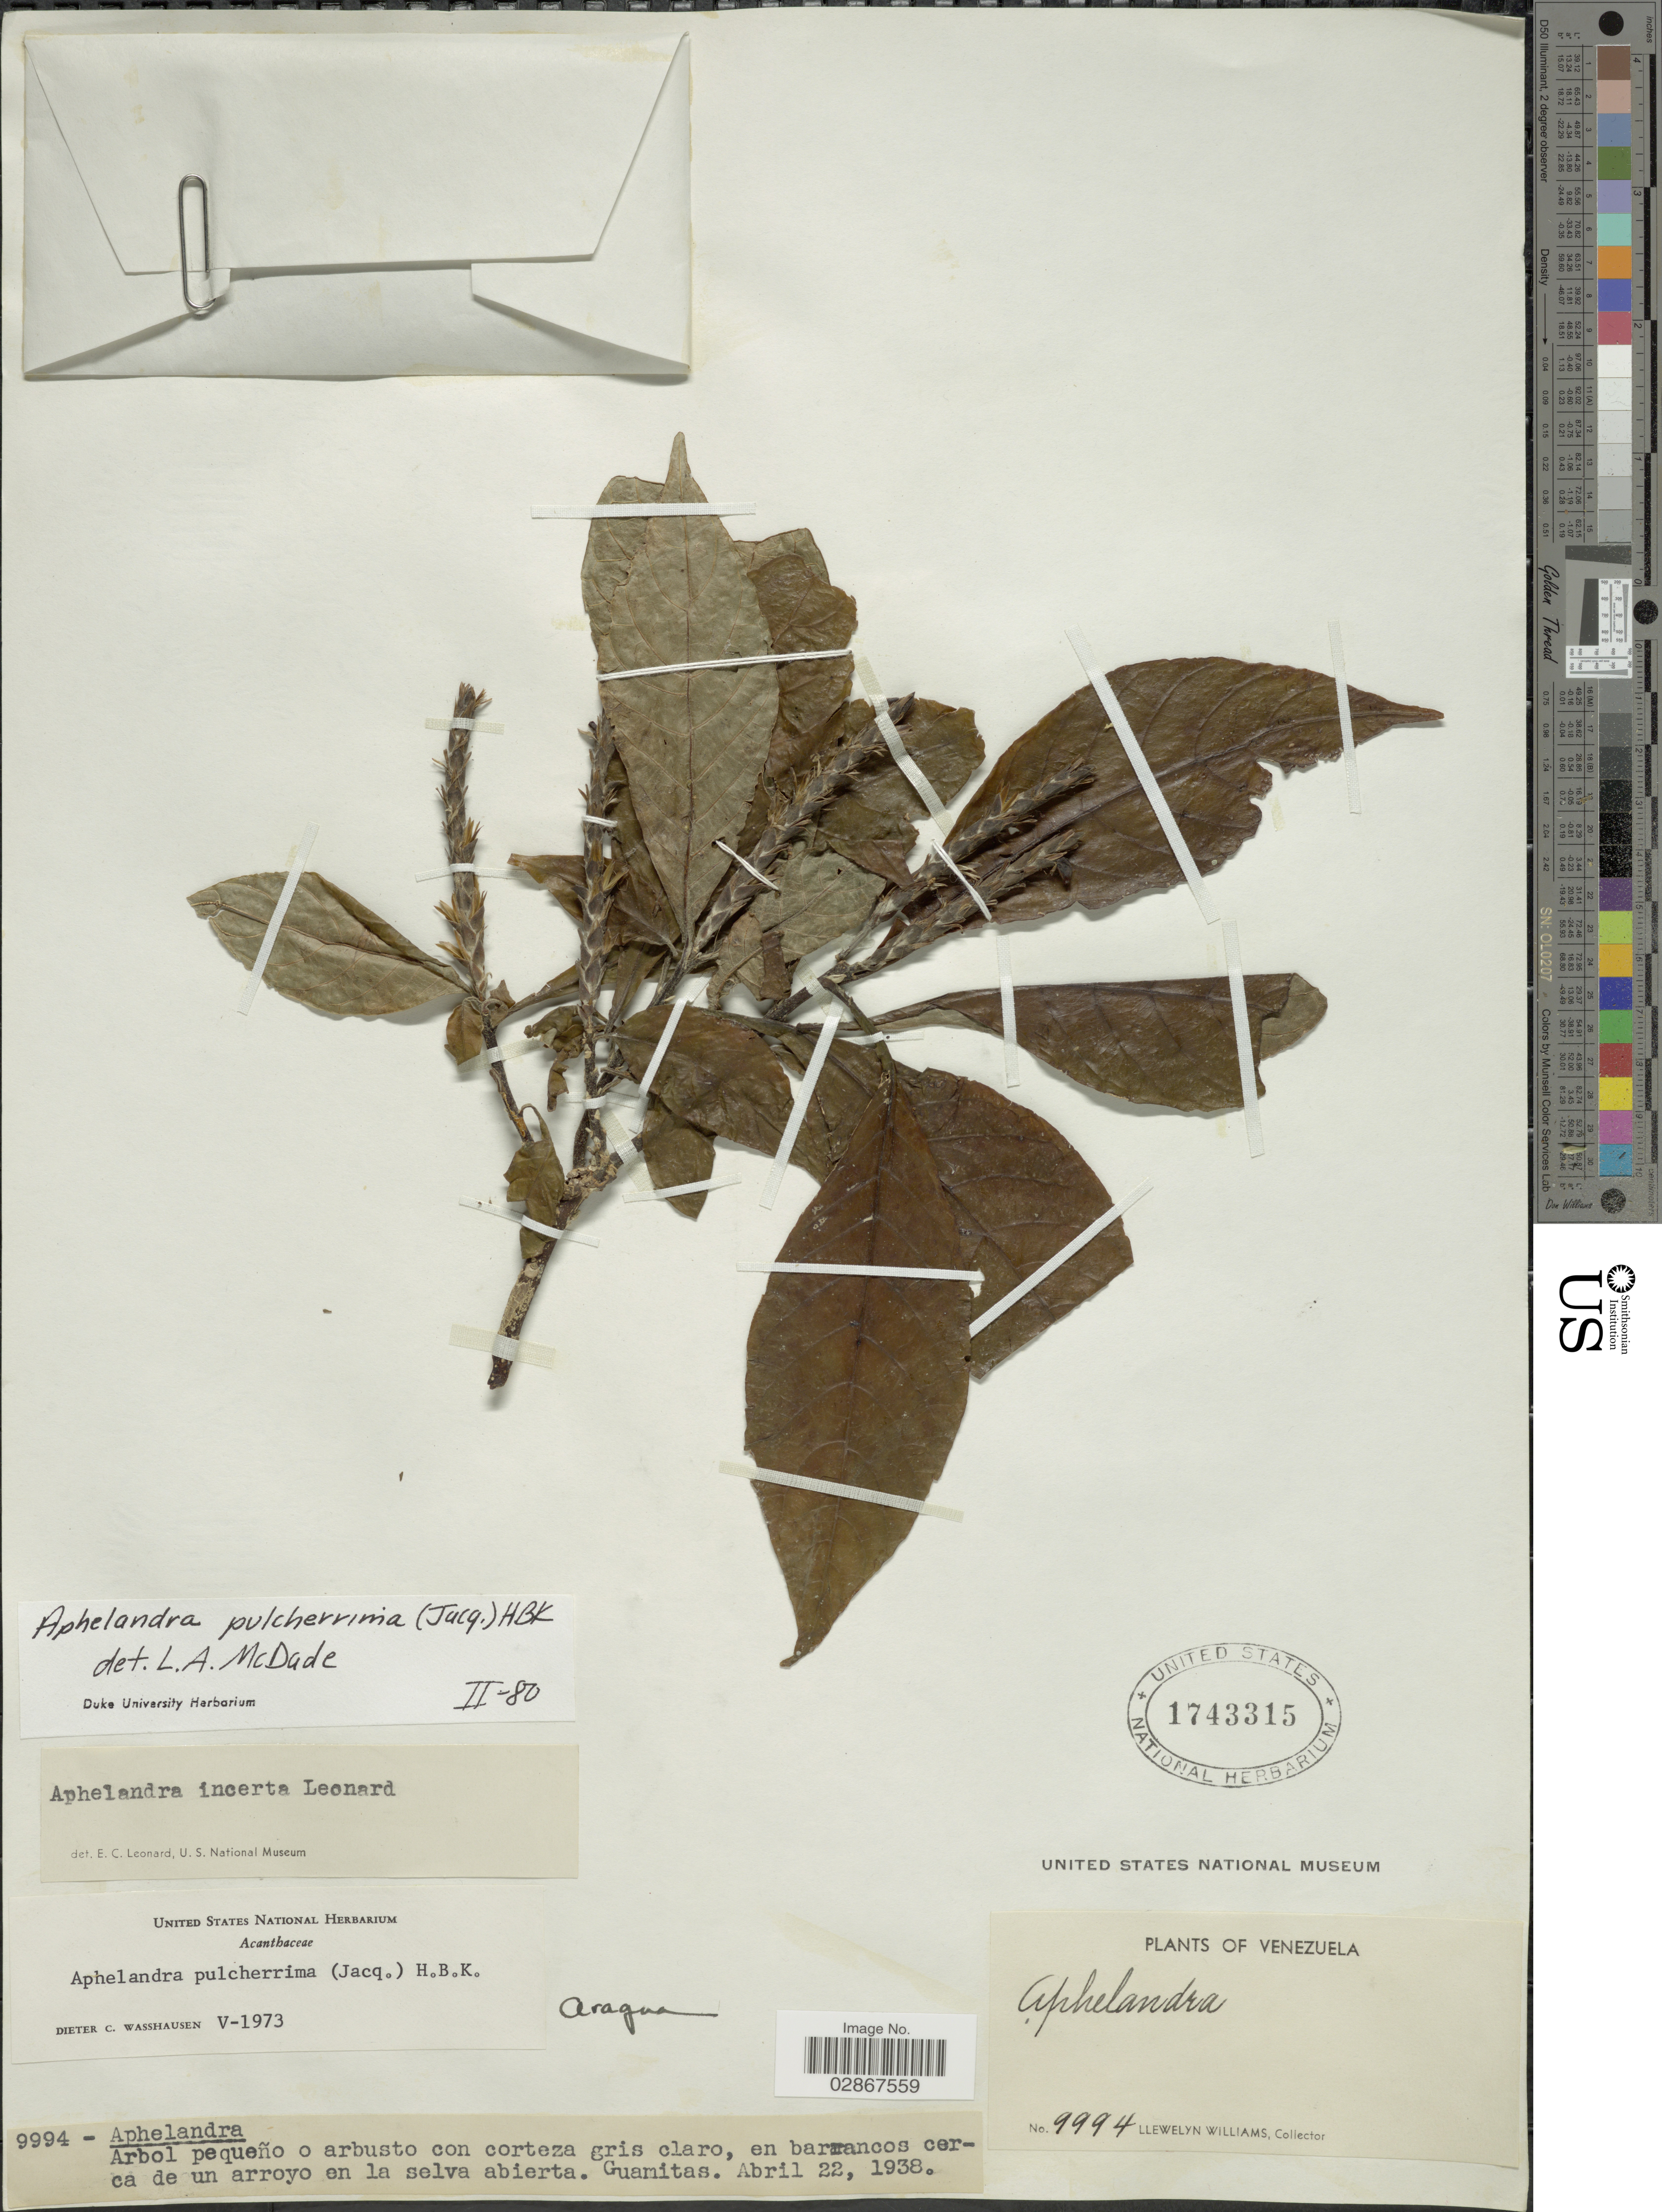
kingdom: Plantae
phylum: Tracheophyta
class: Magnoliopsida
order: Lamiales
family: Acanthaceae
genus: Aphelandra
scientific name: Aphelandra pulcherrima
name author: (Jacq.) Kunth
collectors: Ll. Williams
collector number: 9994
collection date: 1938-04-22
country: Venezuela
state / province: Aragua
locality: Guamitas.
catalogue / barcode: US 1743315